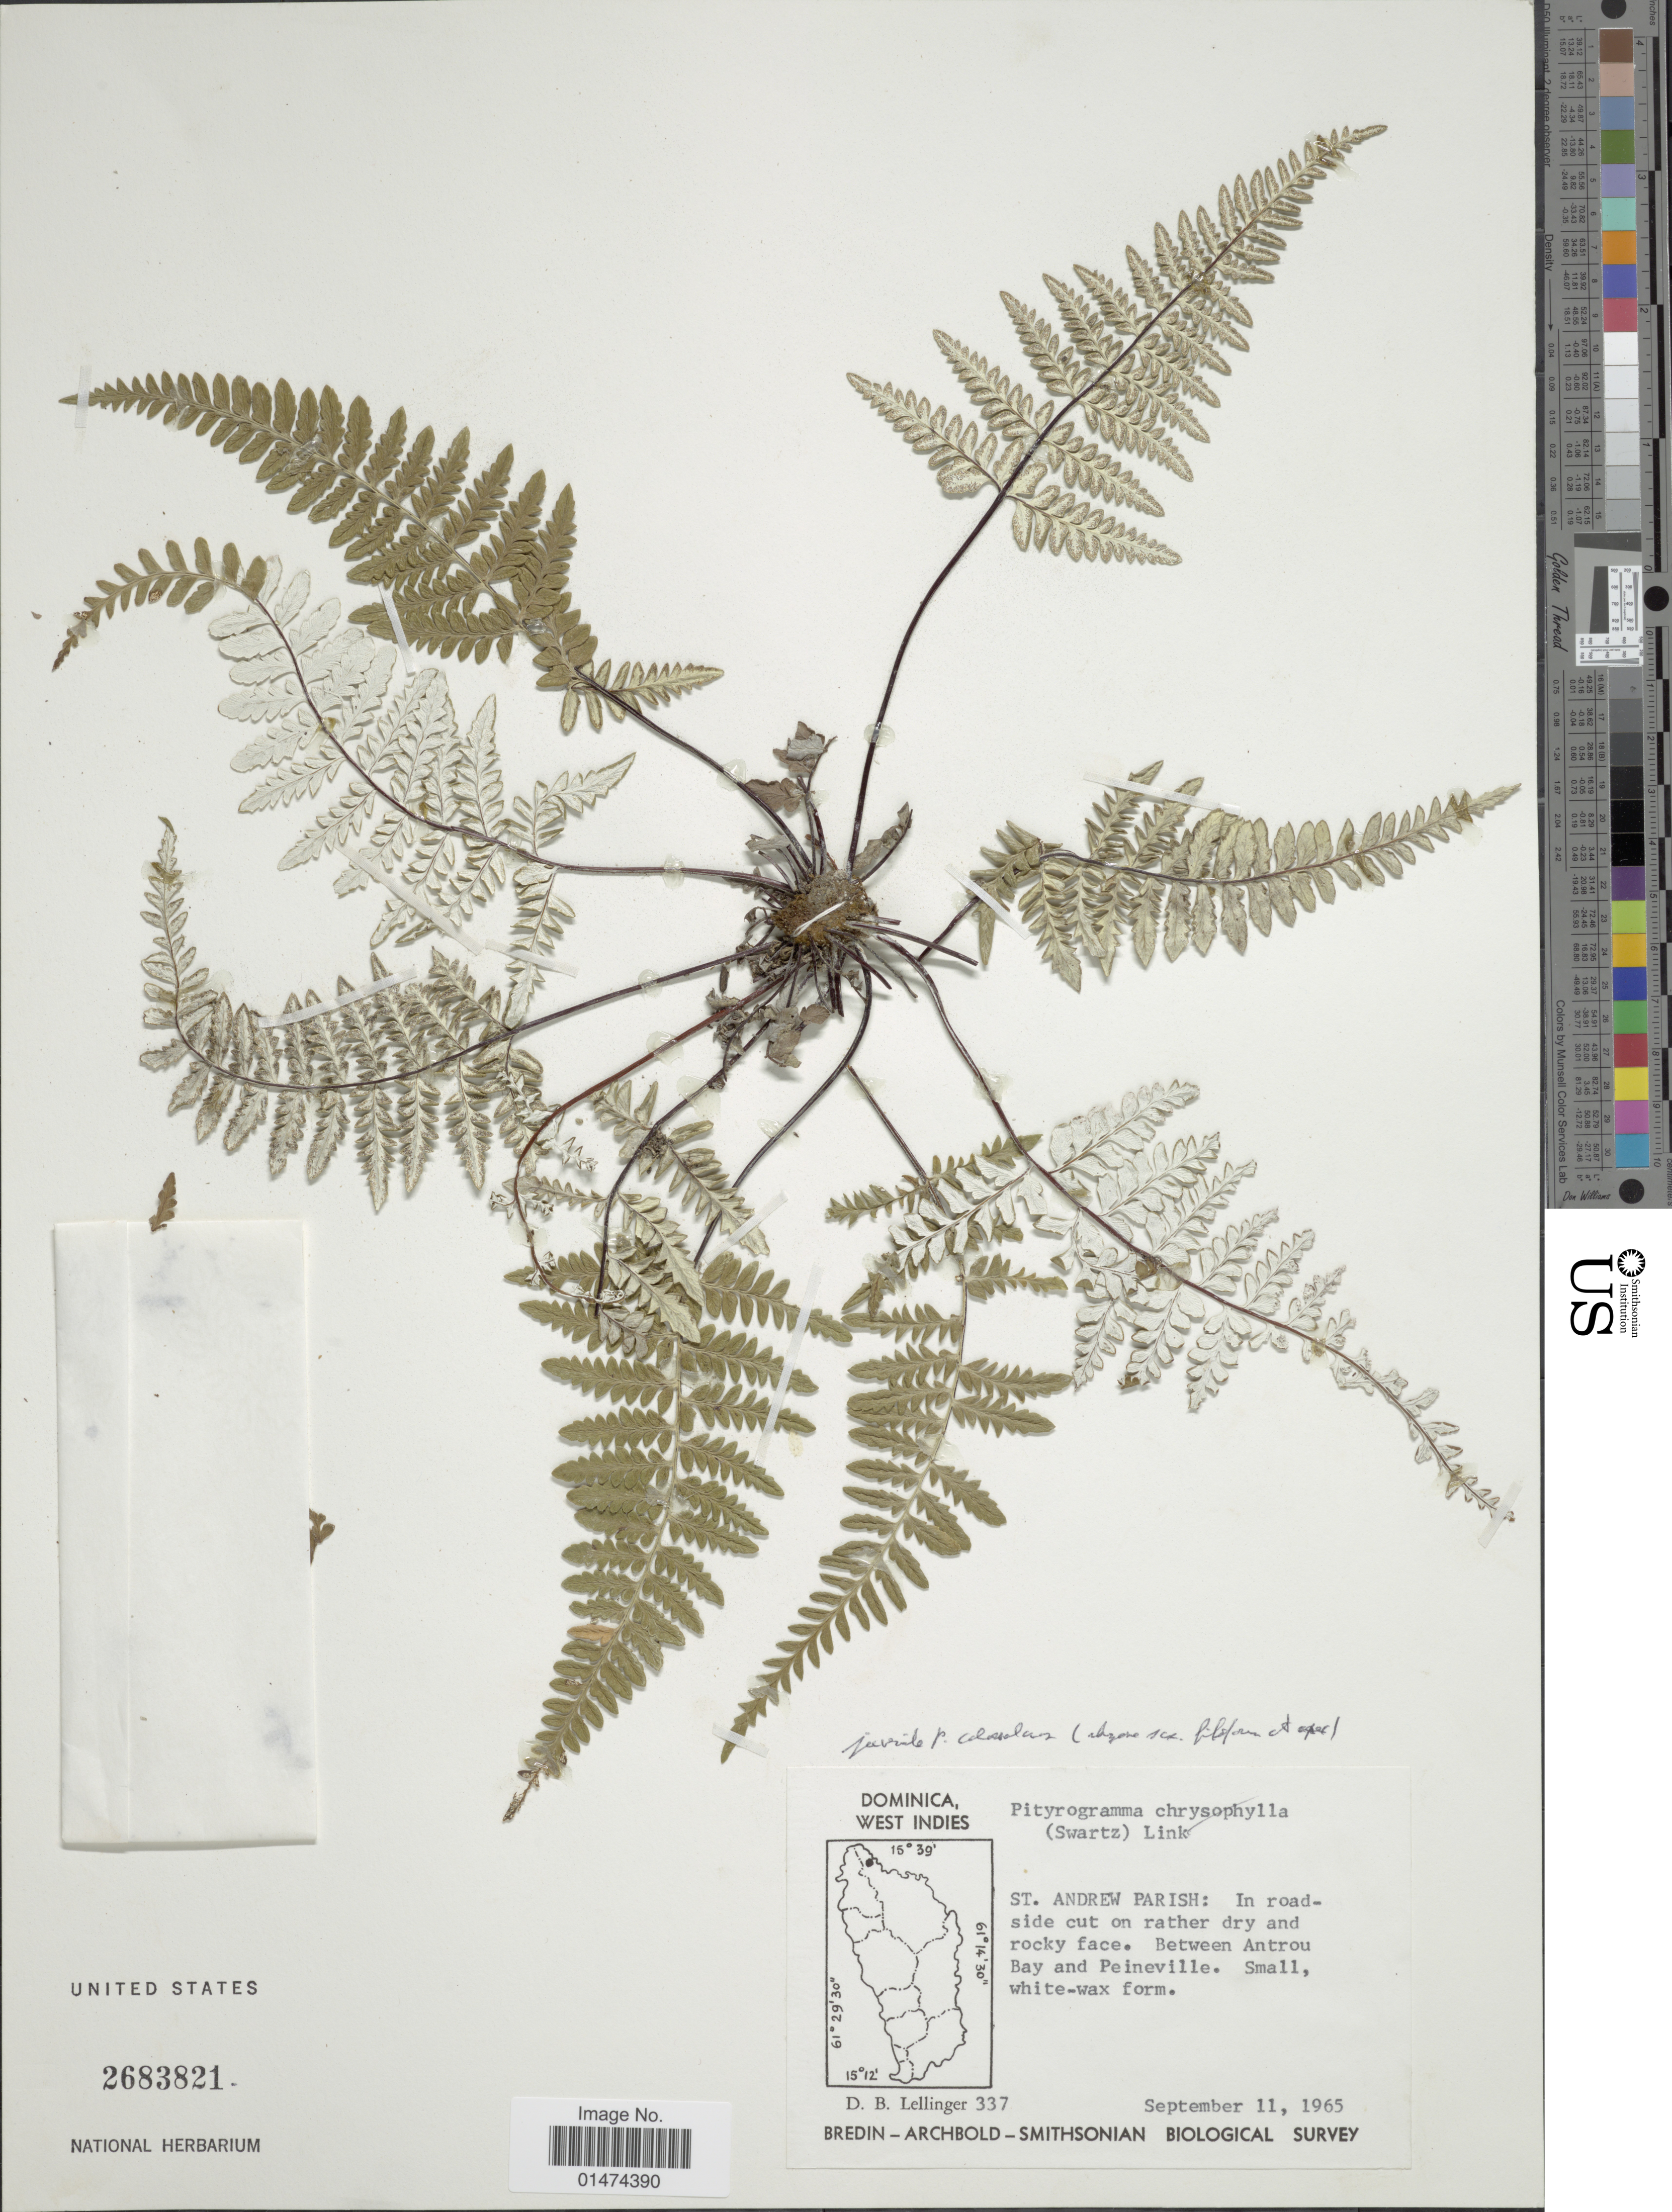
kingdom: Plantae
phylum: Tracheophyta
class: Polypodiopsida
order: Polypodiales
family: Pteridaceae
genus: Pityrogramma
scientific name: Pityrogramma calomelanos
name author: (L.) Link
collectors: D. B. Lellinger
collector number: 337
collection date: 1965-09-11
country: Dominica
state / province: St. Andrew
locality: St. Andrew Parish: In the road side cut on rather dry and rocky face. Between and Peineville. Small, white-wax form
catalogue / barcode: US 2683821